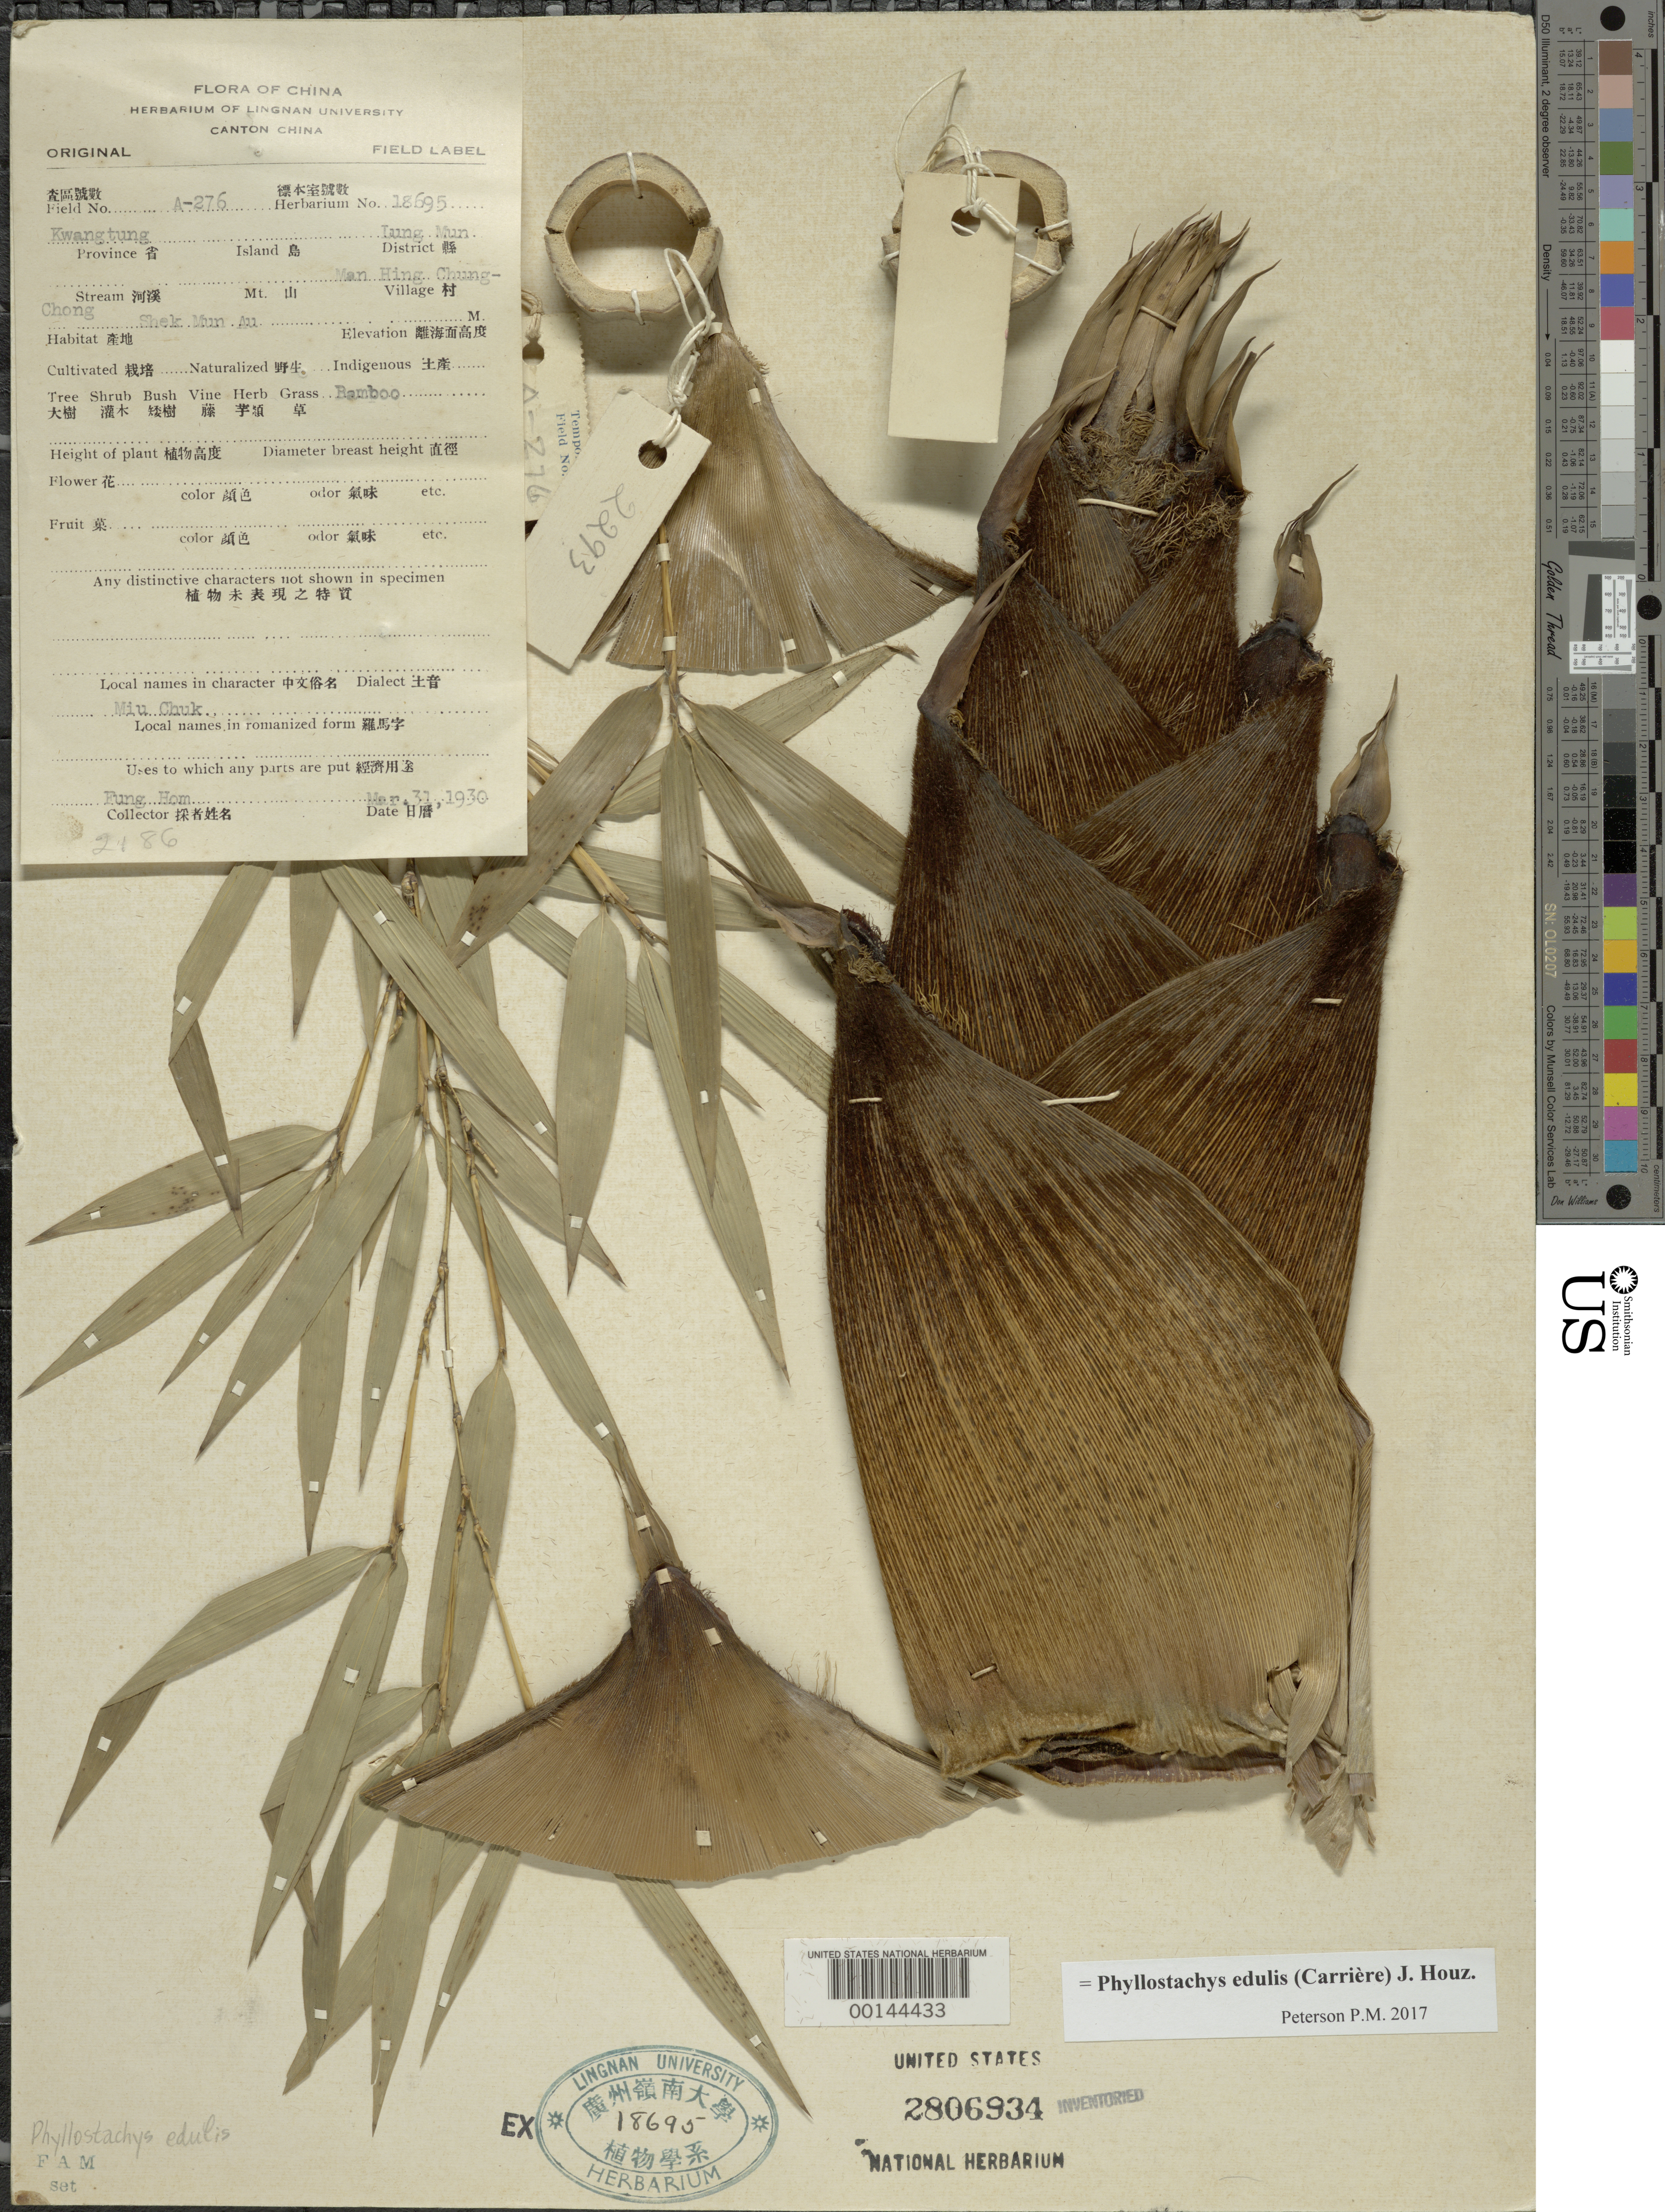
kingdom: Plantae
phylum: Tracheophyta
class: Liliopsida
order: Poales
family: Poaceae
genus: Phyllostachys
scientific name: Phyllostachys edulis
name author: (Carrière) J. Houz.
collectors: H. L. Fung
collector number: A-276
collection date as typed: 31 Mar 1930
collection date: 1930-03-31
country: China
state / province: Guangdong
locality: Lung mun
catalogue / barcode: US 2806934